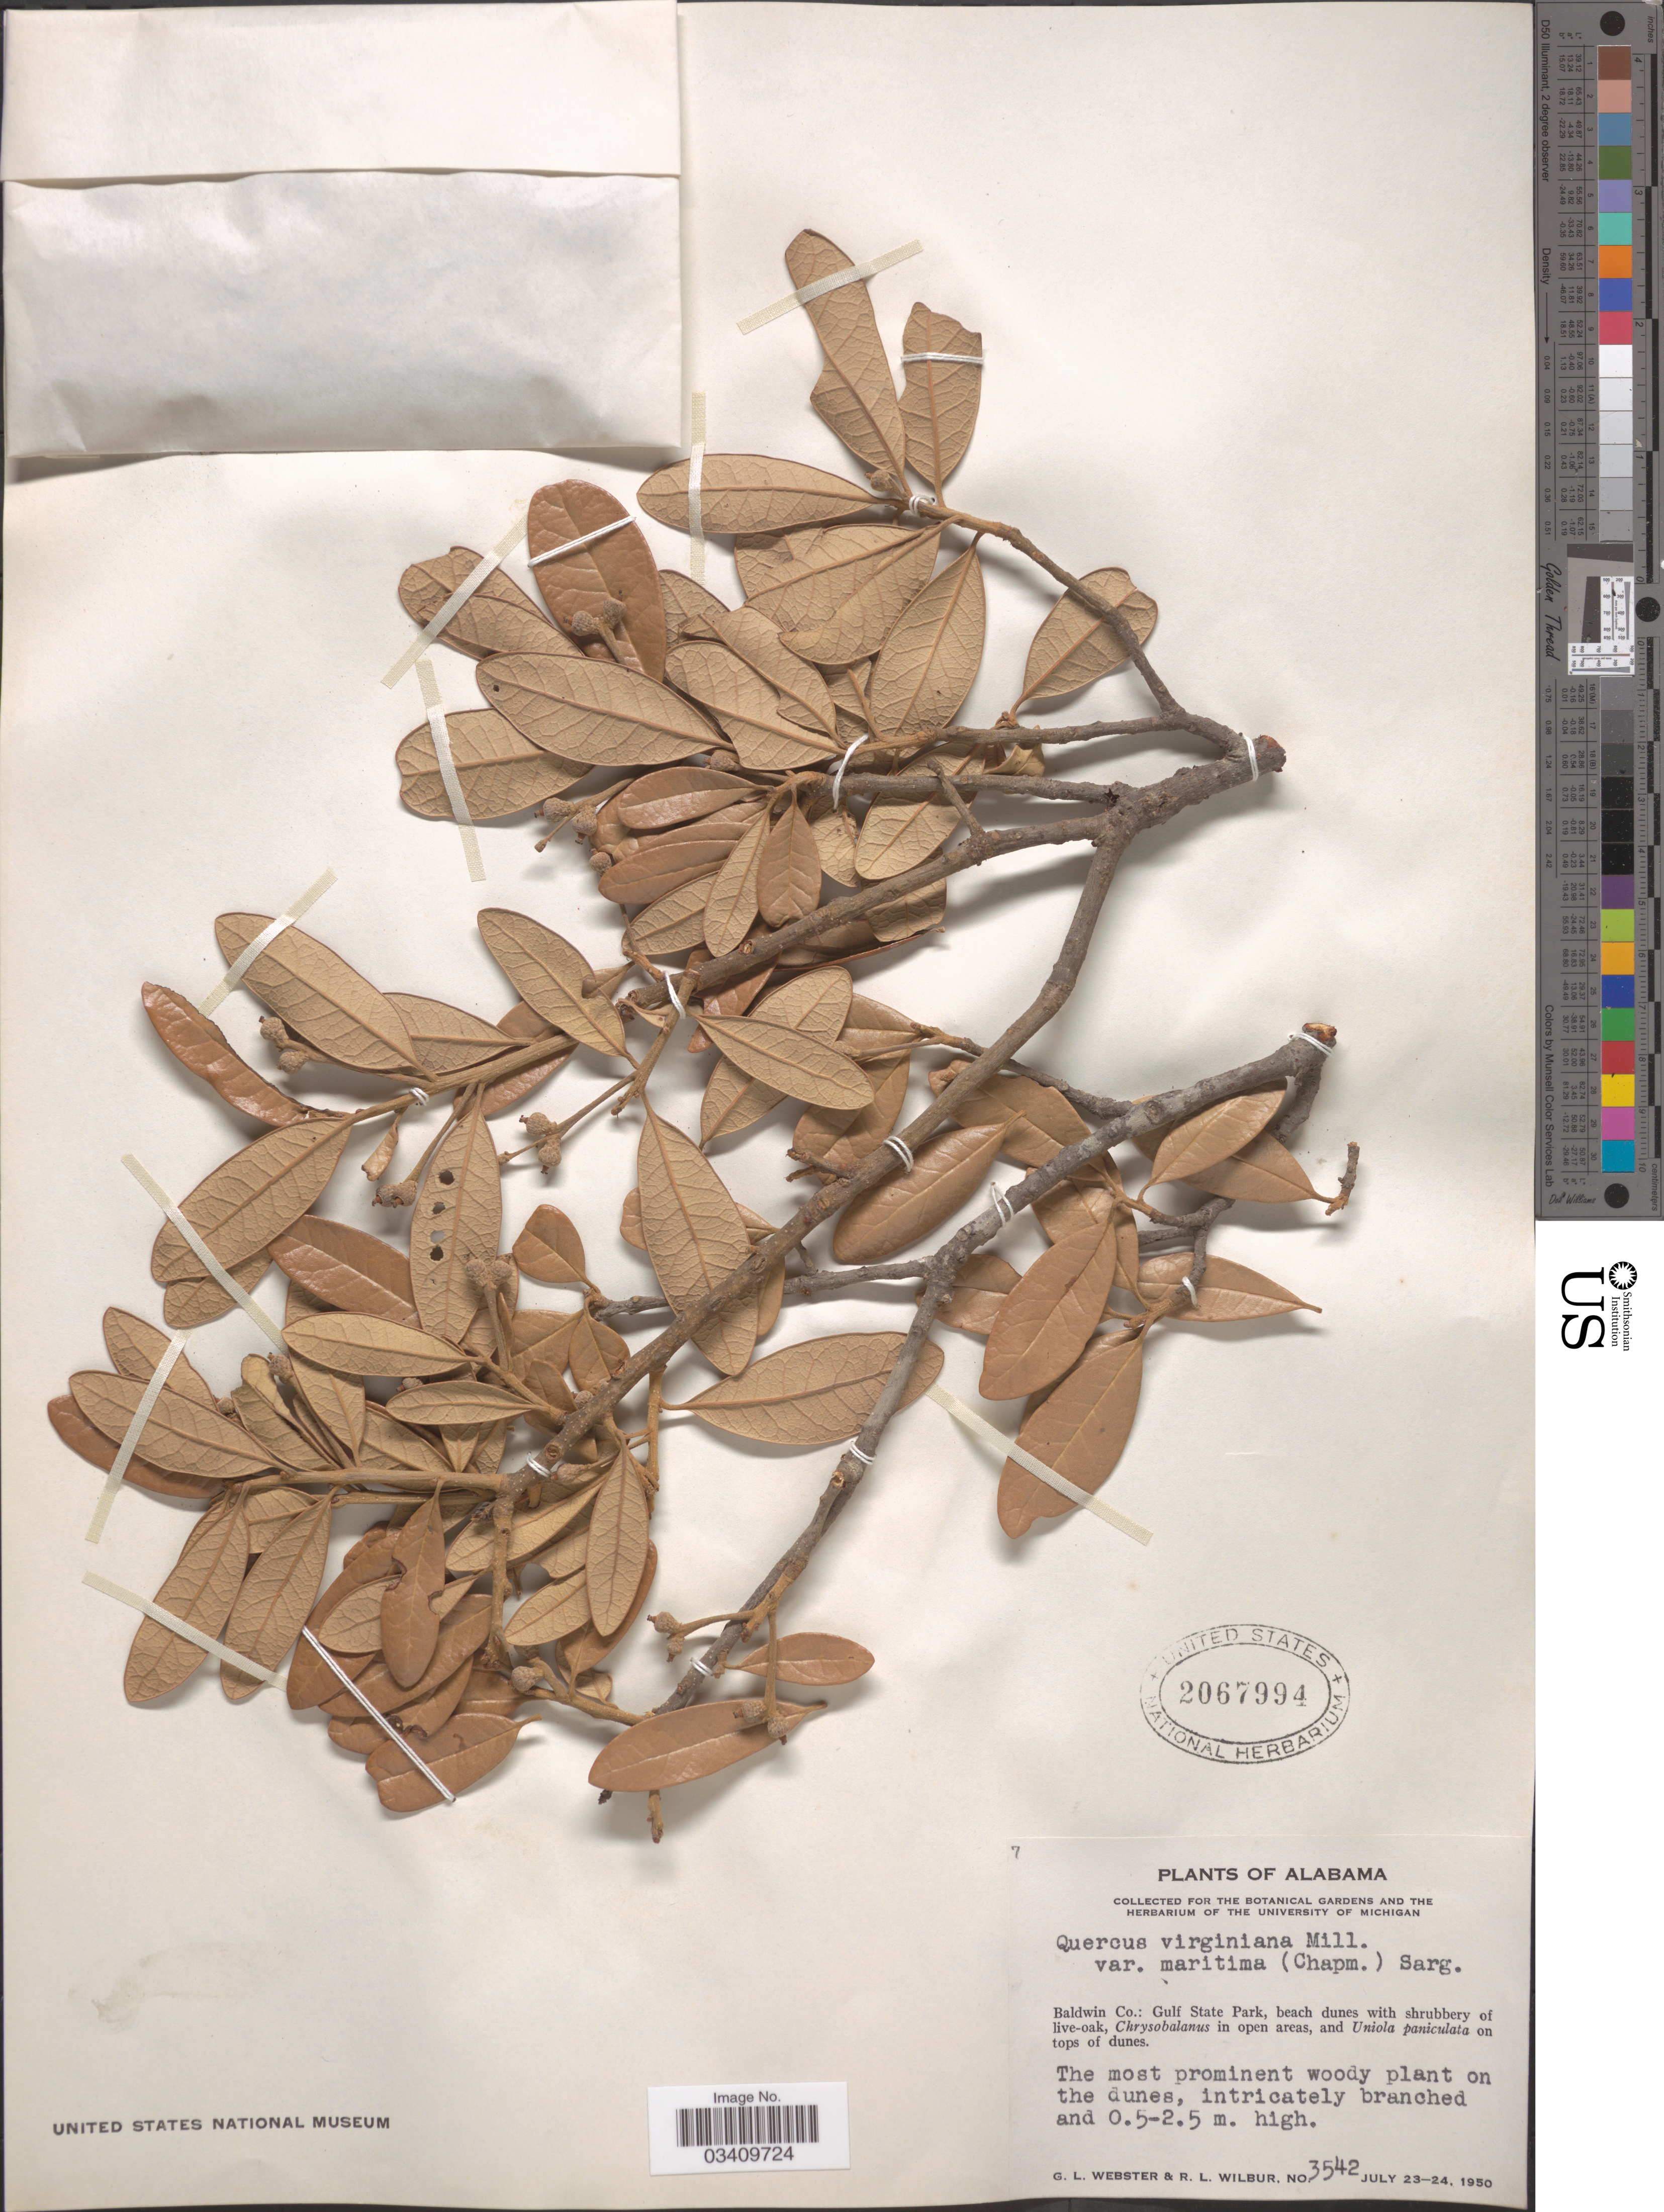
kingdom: Plantae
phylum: Tracheophyta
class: Magnoliopsida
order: Fagales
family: Fagaceae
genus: Quercus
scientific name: Quercus virginiana var. maritima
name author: (Michx.) Sarg.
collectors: G. L. Webster & R. L. Wilbur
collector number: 3542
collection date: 1950-07-23/1950-07-24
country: United States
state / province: Alabama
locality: Baldwin Co.: Gulf State Park.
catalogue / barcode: US 2067994